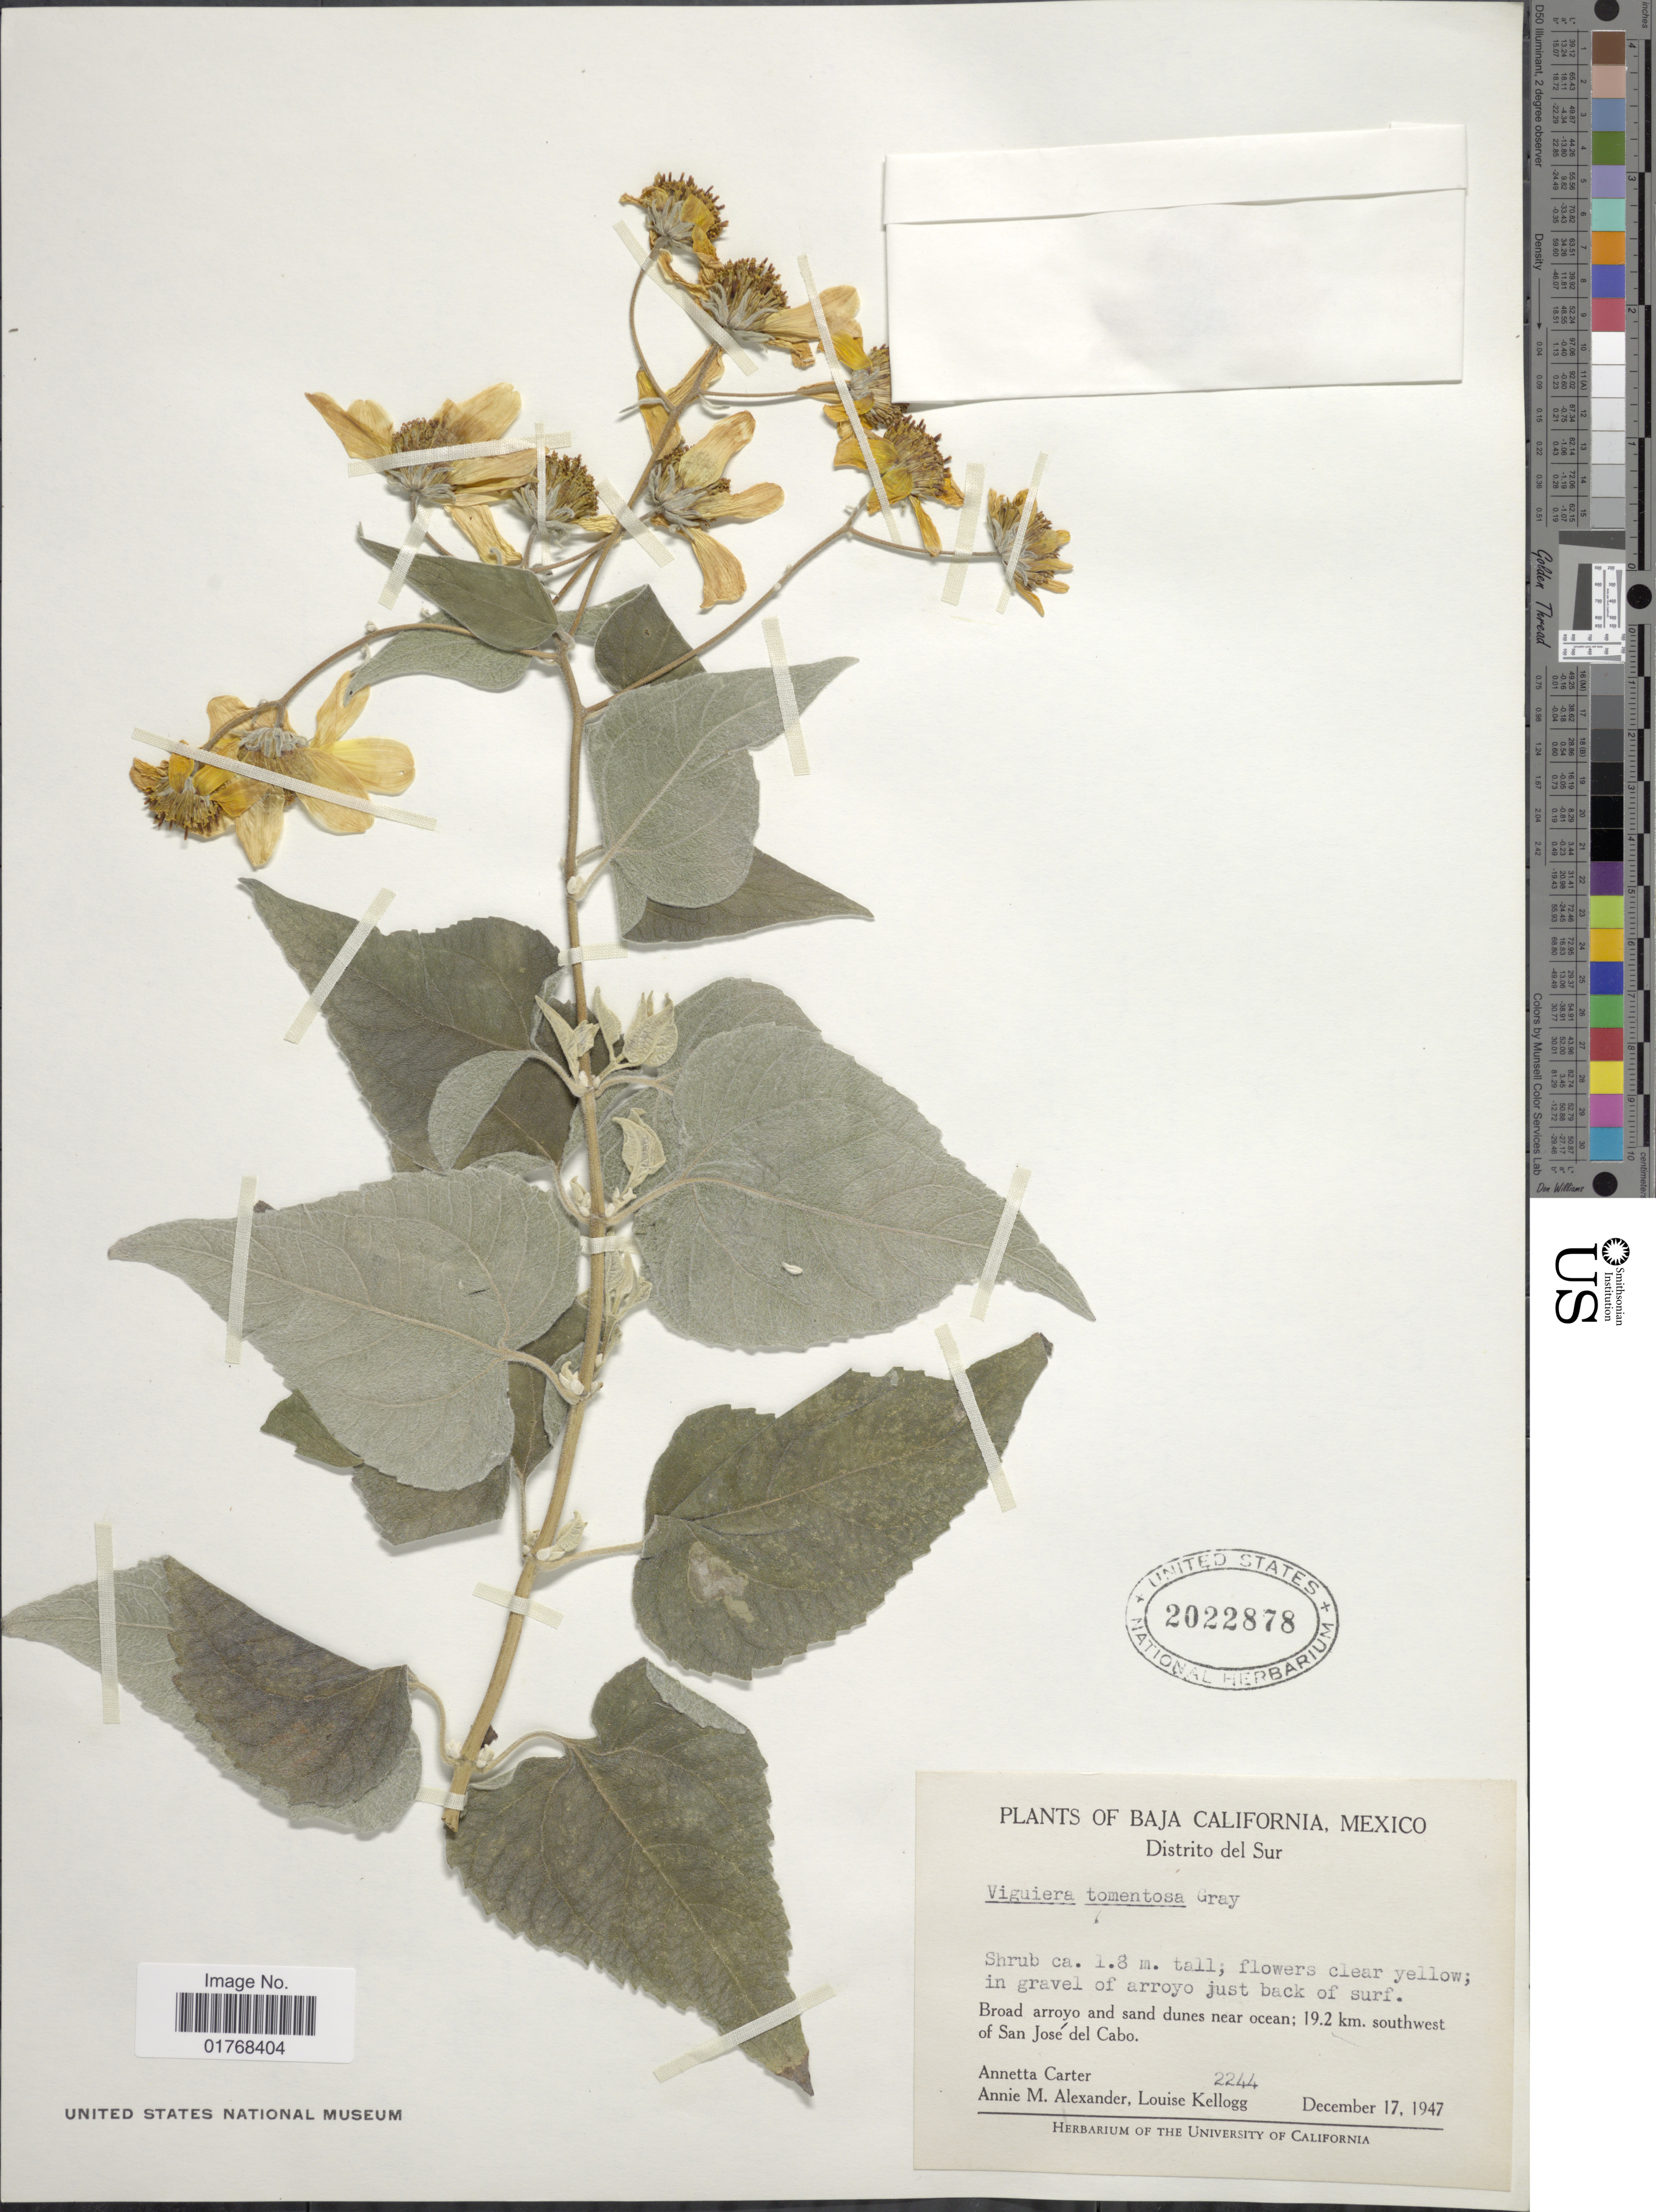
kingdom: Plantae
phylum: Tracheophyta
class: Magnoliopsida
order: Asterales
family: Asteraceae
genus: Viguiera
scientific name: Viguiera tomentosa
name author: A. Gray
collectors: A. Carter, A. M. Alexander & L. Kellogg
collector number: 2244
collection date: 1947-12-17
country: Mexico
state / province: Baja California Sur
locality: Distrito del Sur, in gravel of arroyo just back of surf, Broad arroyo and sand dunes near ocean; 19.2 km southwest of San José del Cabo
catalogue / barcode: US 2022878